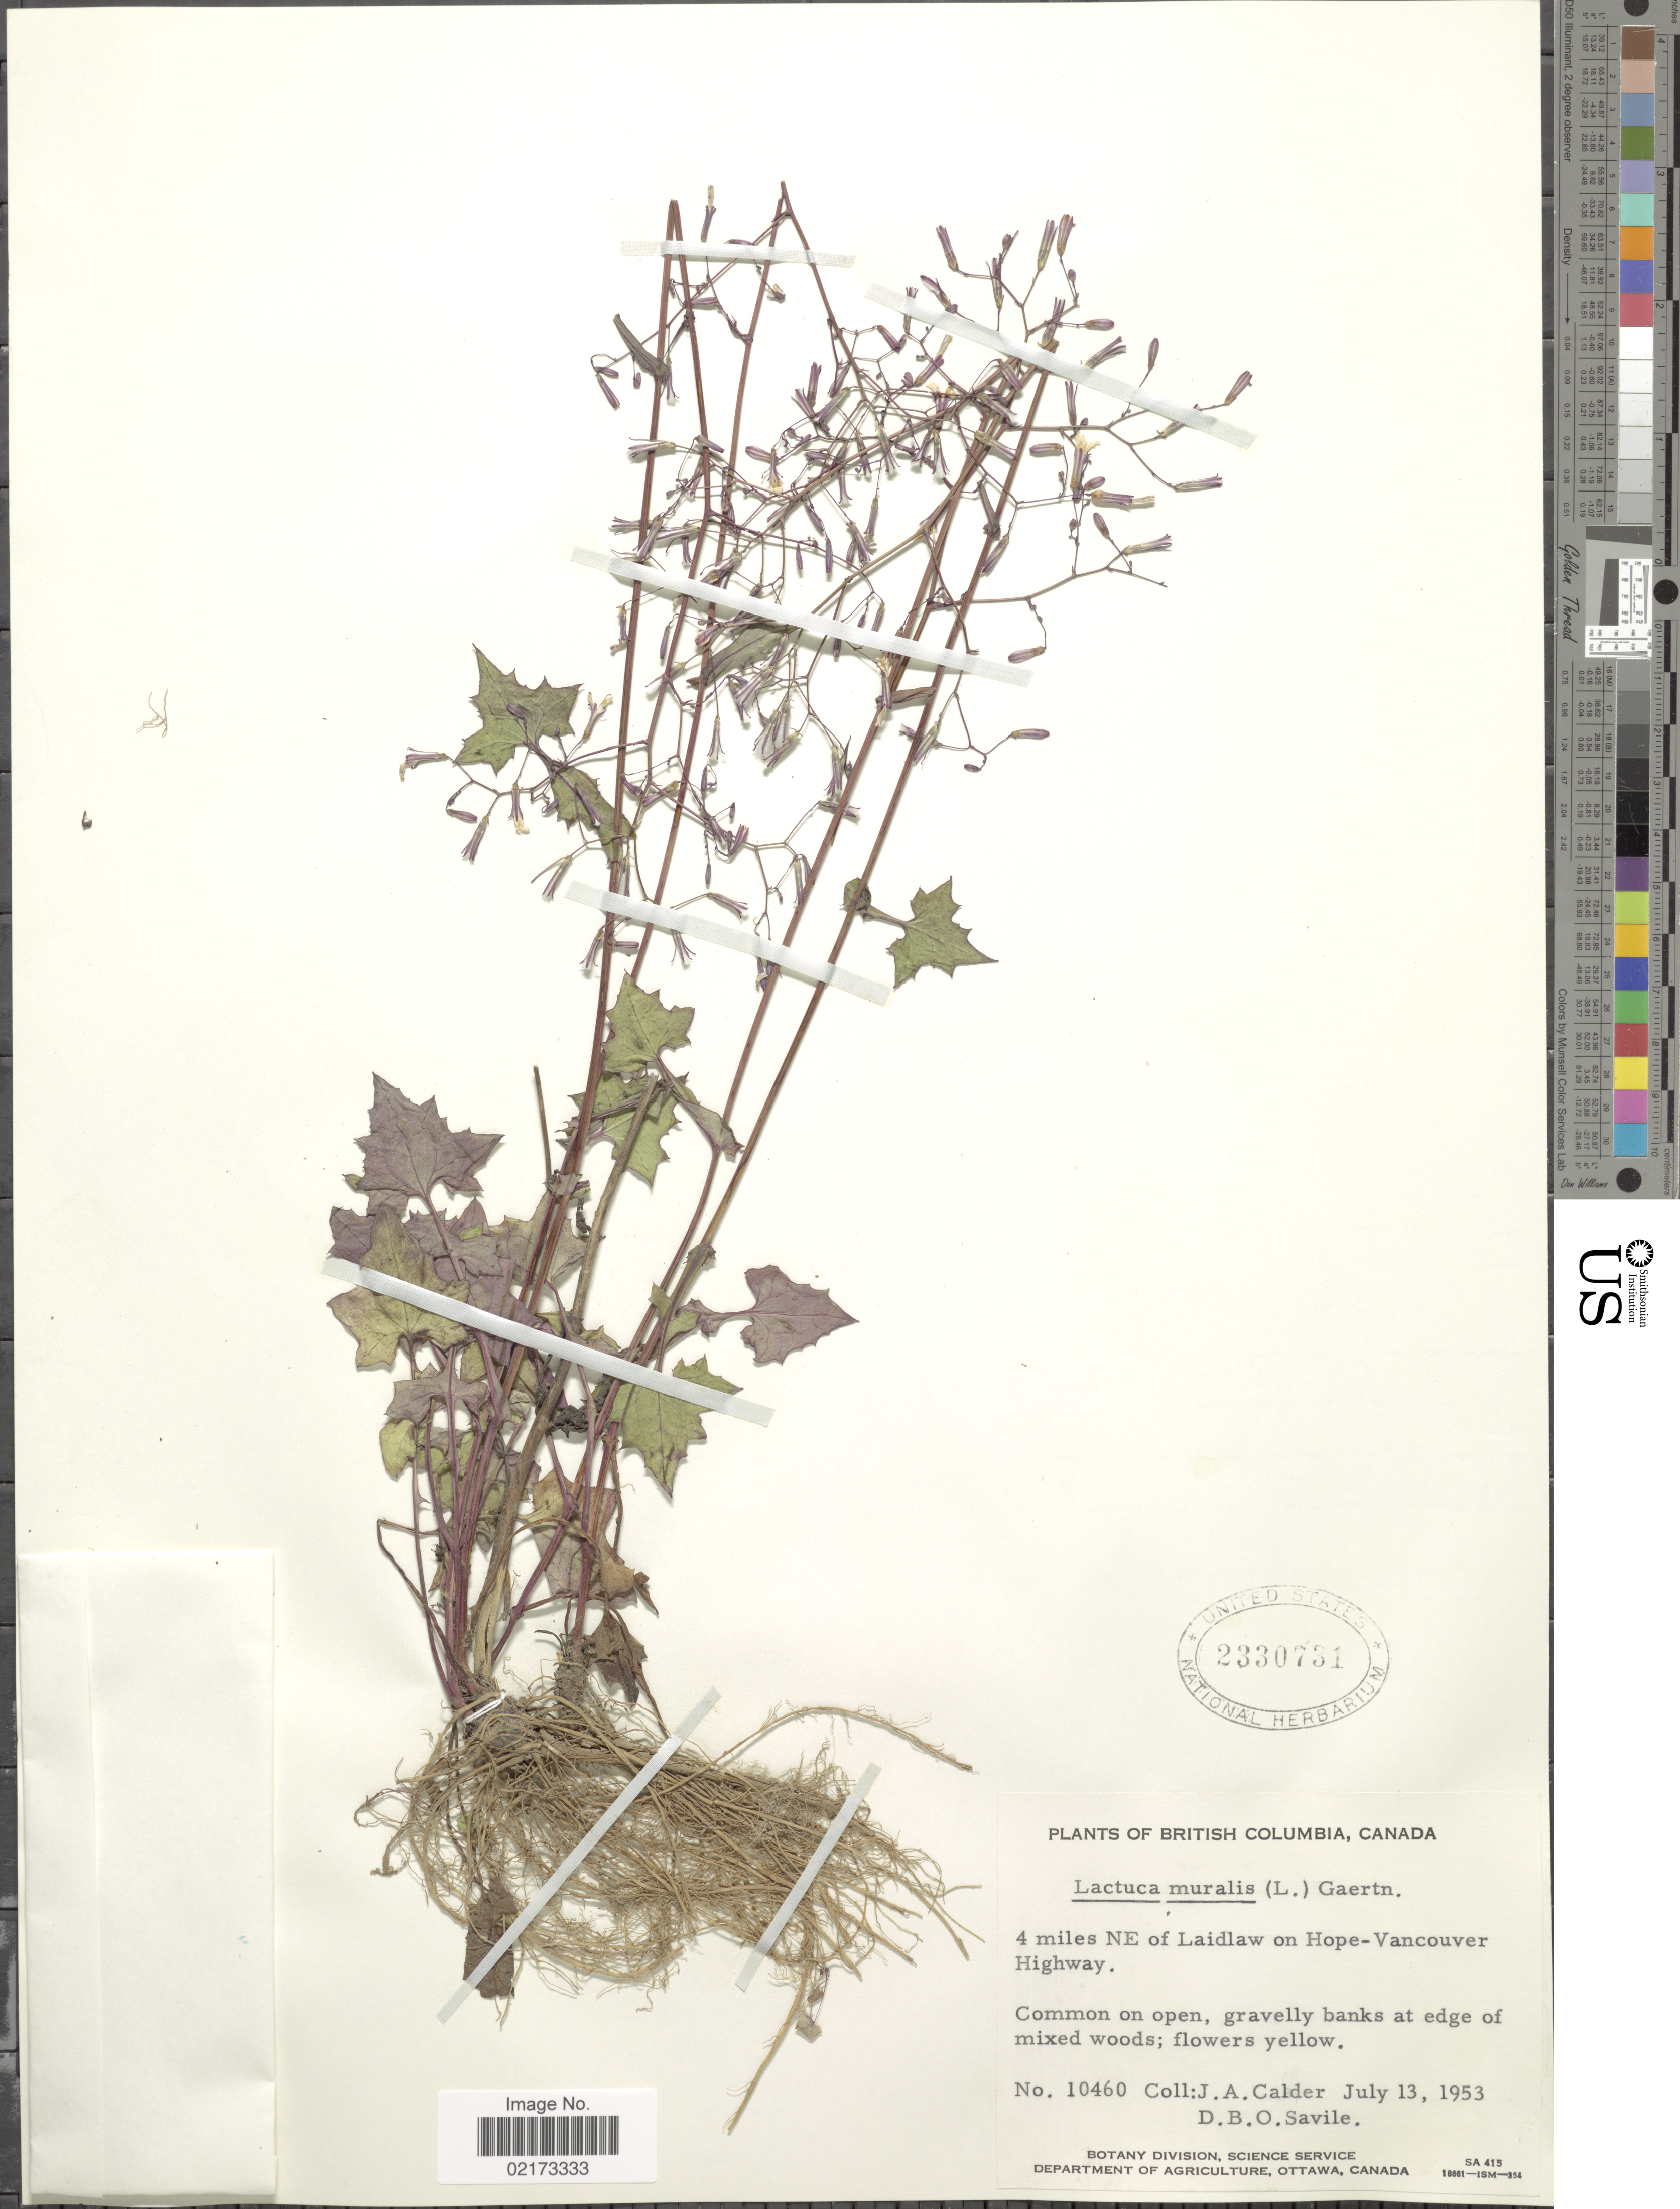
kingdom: Plantae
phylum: Tracheophyta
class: Magnoliopsida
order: Asterales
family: Asteraceae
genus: Lactuca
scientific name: Lactuca muralis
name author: (L.) Gaertn.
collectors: J. A. Calder & D. Savile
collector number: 10460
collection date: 1953-07-13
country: Canada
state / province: British Columbia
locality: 4 miles NE of Laidlaw on Hope-Vancouver Highway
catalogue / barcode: US 2330731